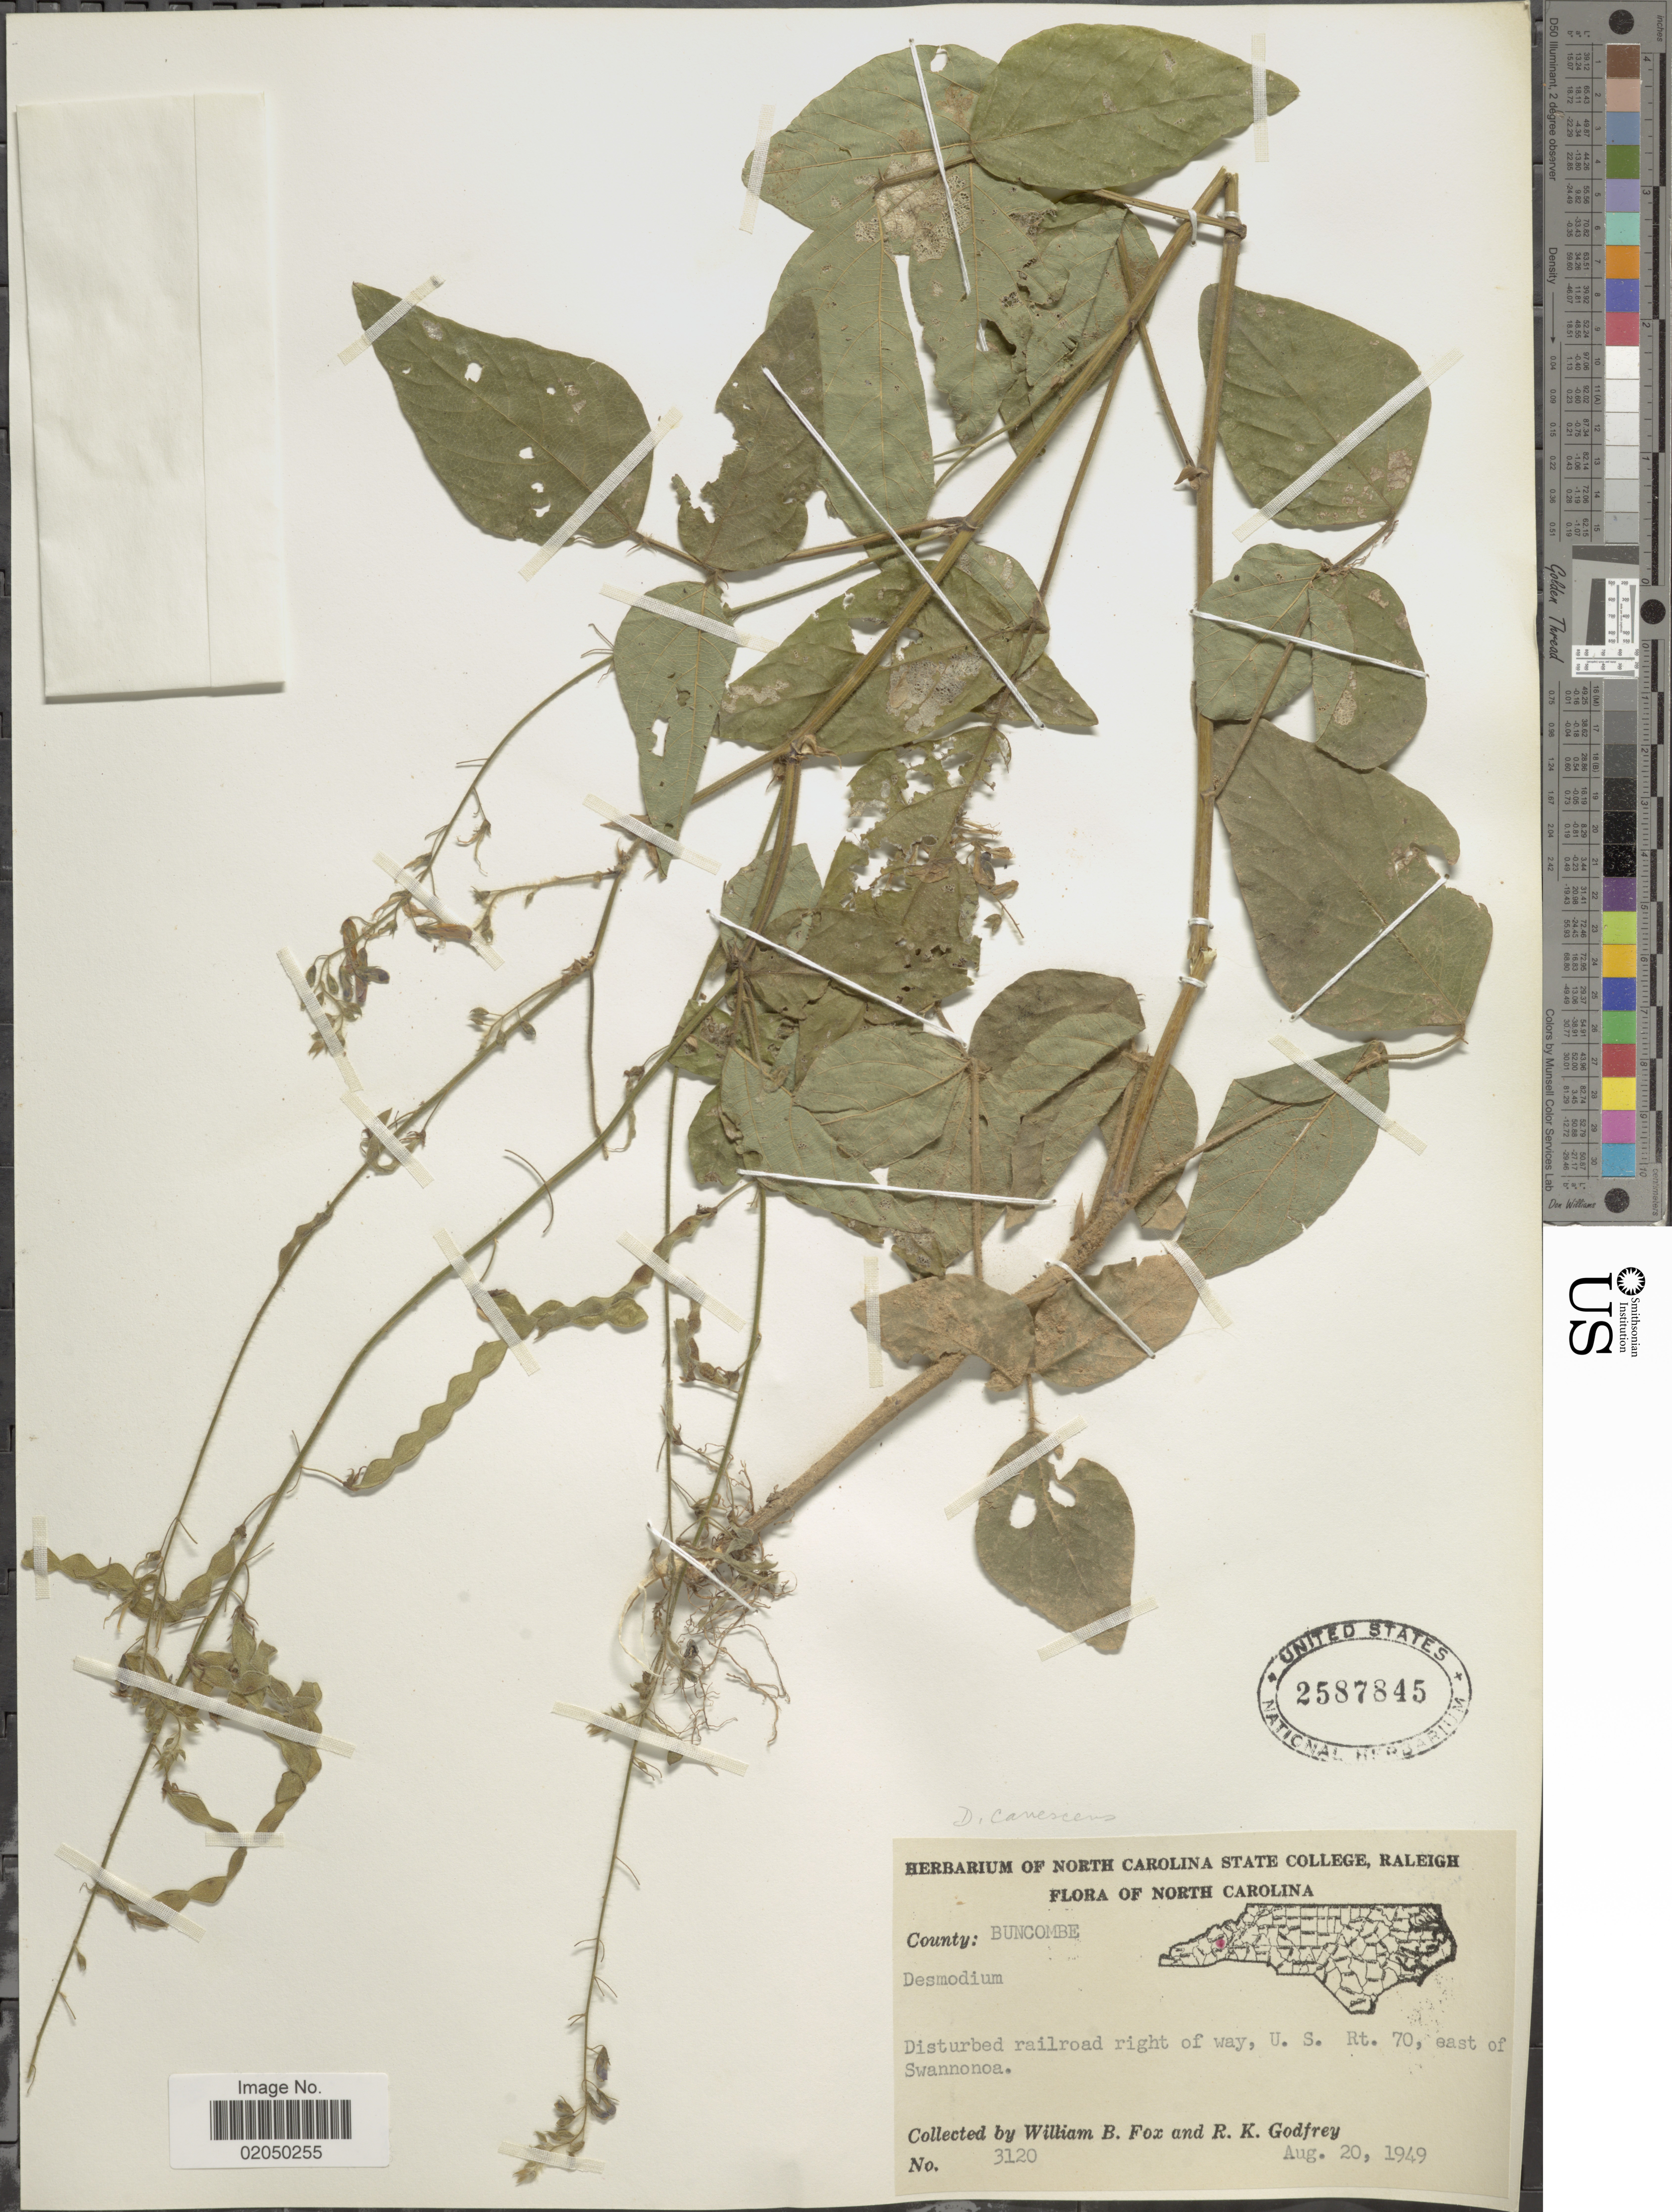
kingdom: Plantae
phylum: Tracheophyta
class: Magnoliopsida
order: Fabales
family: Fabaceae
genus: Desmodium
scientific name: Desmodium canescens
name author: (L.) DC.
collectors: W. B. Fox & R. K. Godfrey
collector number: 3120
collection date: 1949-08-20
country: United States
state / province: North Carolina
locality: Disturbed railroad right of way, U.S. Rt. 70, east of Swannonoa, County Buncombe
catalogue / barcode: US 2587845